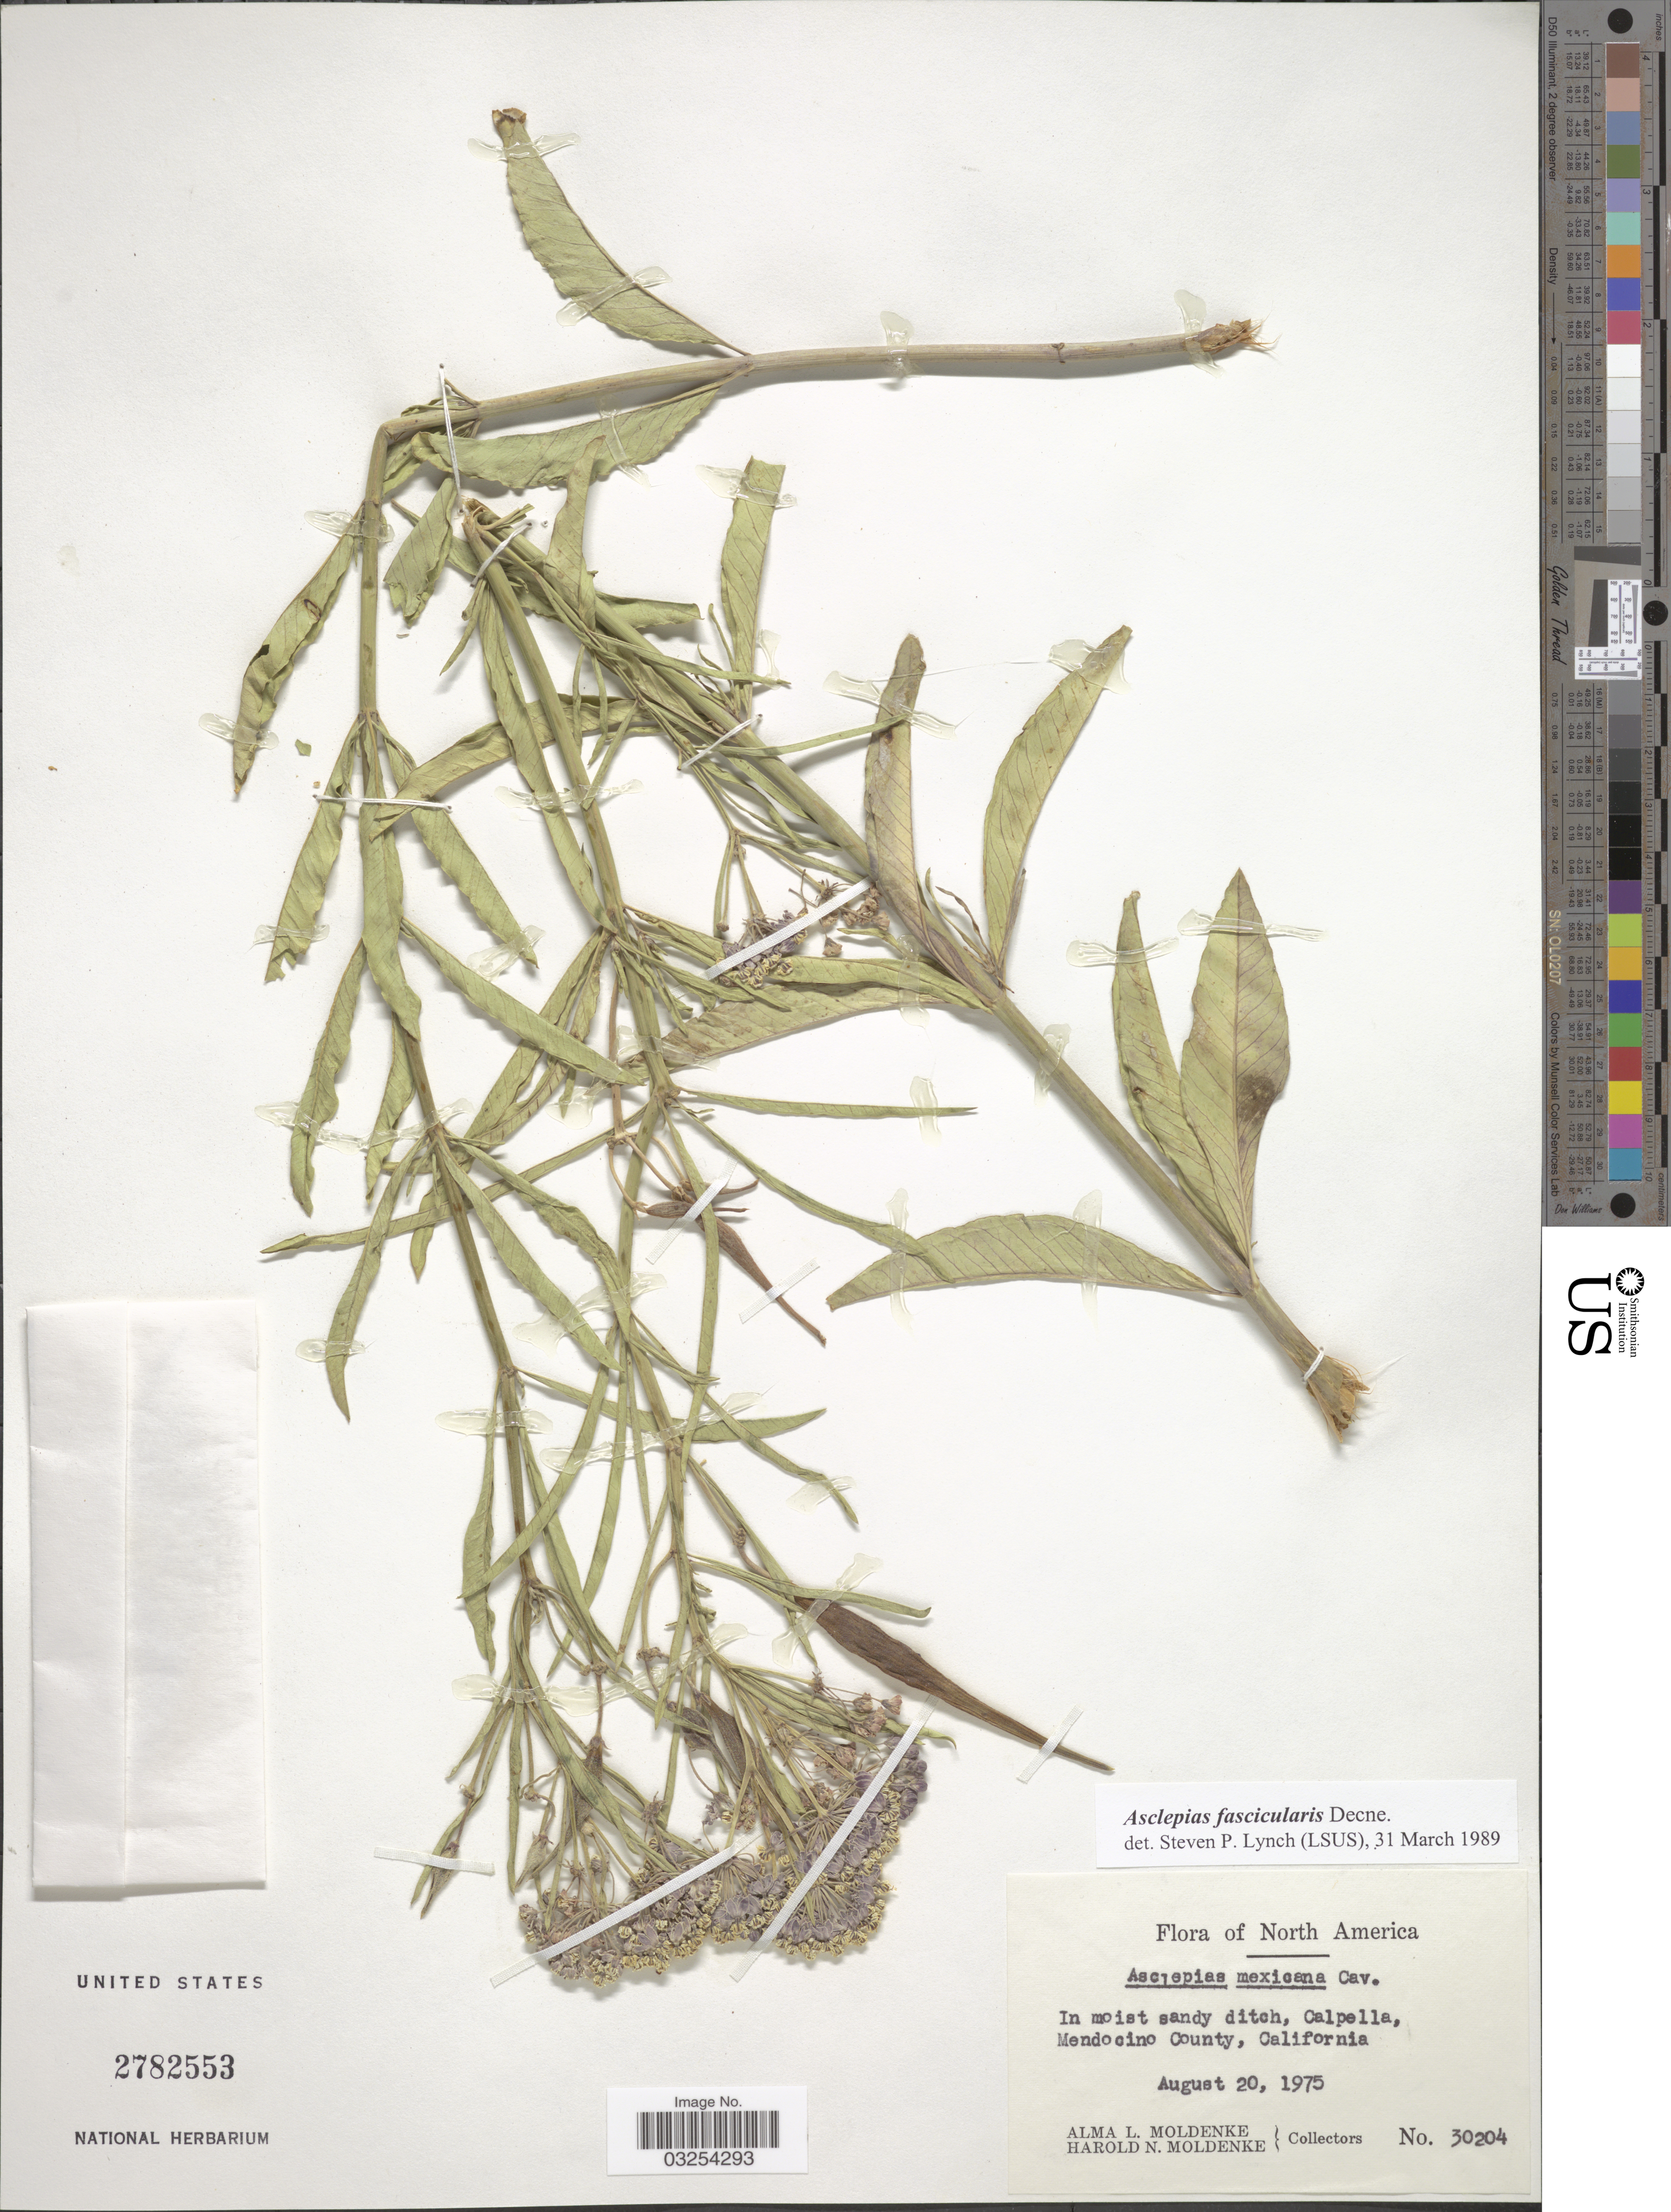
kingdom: Plantae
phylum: Tracheophyta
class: Magnoliopsida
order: Gentianales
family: Apocynaceae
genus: Asclepias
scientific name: Asclepias fascicularis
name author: Decne.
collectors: A. L. Moldenke & H. N. Moldenke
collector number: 30204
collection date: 1975-08-20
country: United States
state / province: California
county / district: Mendocino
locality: Calpella, Mendocino County.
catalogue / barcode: US 2782553